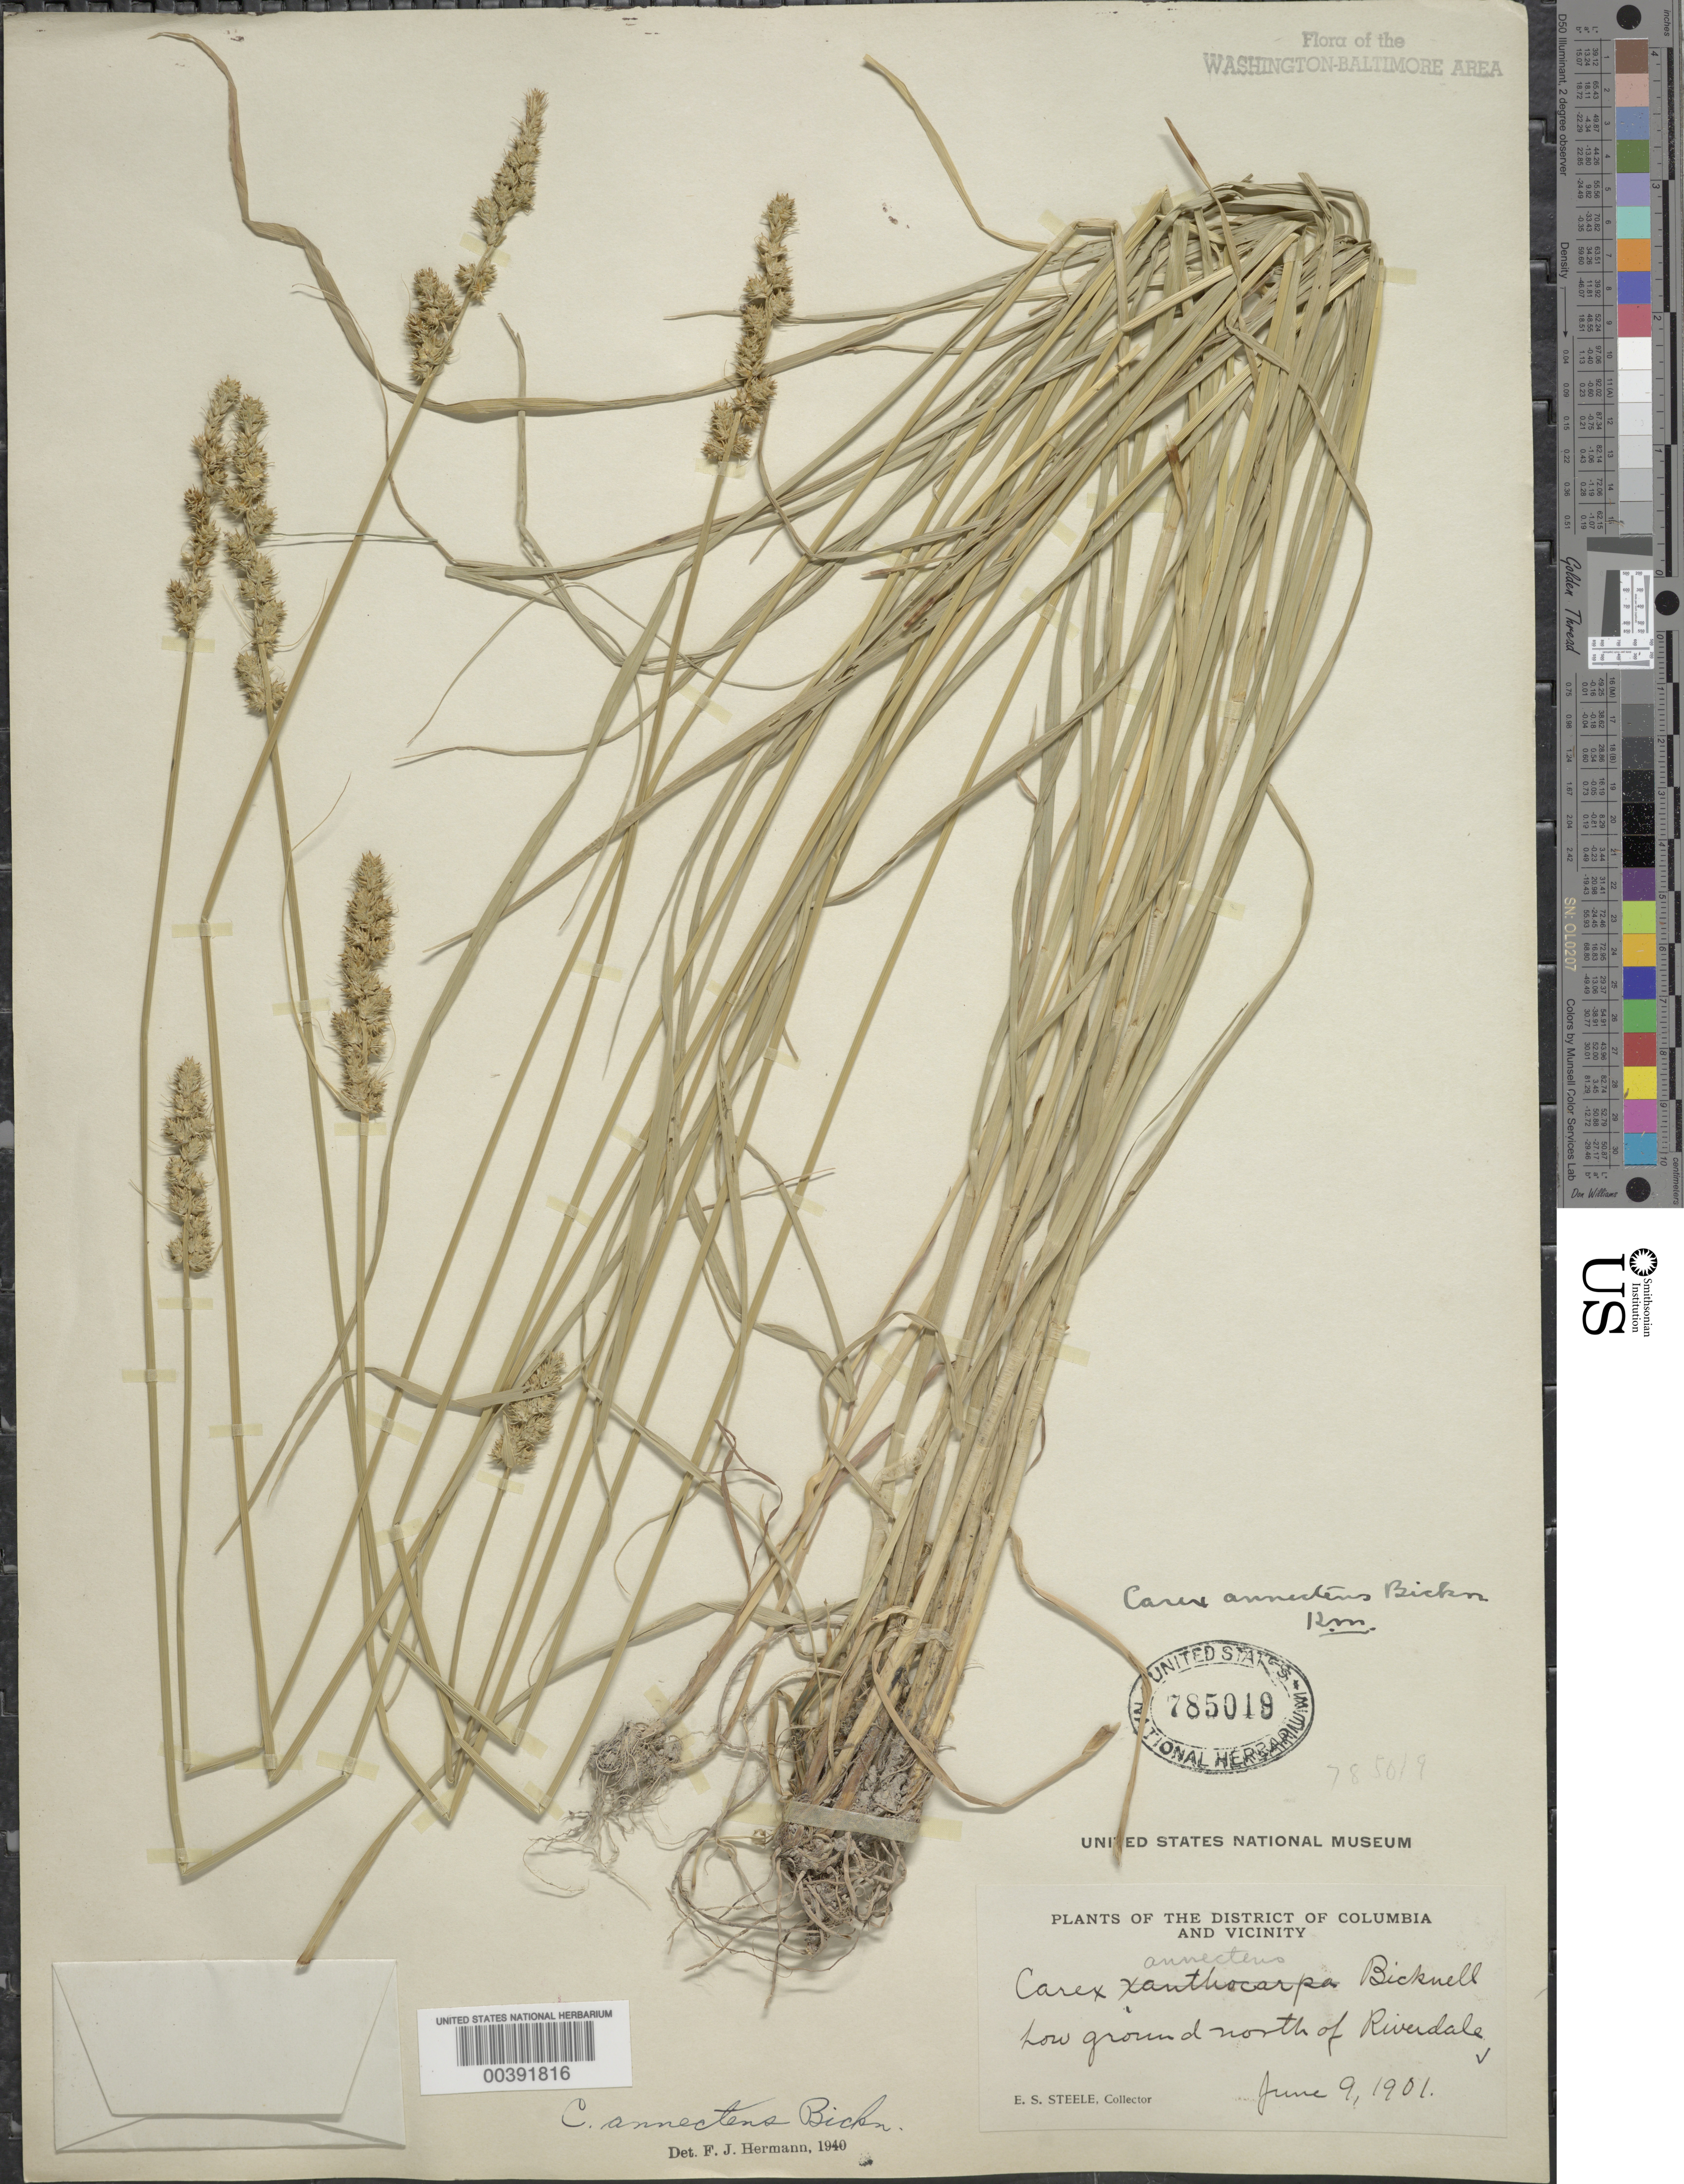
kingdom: Plantae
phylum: Tracheophyta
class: Liliopsida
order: Poales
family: Cyperaceae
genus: Carex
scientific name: Carex annectens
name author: (E.P. Bicknell) E.P. Bicknell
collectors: E. Steele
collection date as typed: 09 Jun 1901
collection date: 1901-06-09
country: United States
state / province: Maryland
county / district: Prince George's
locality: North of Riverdale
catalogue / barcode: US 785019